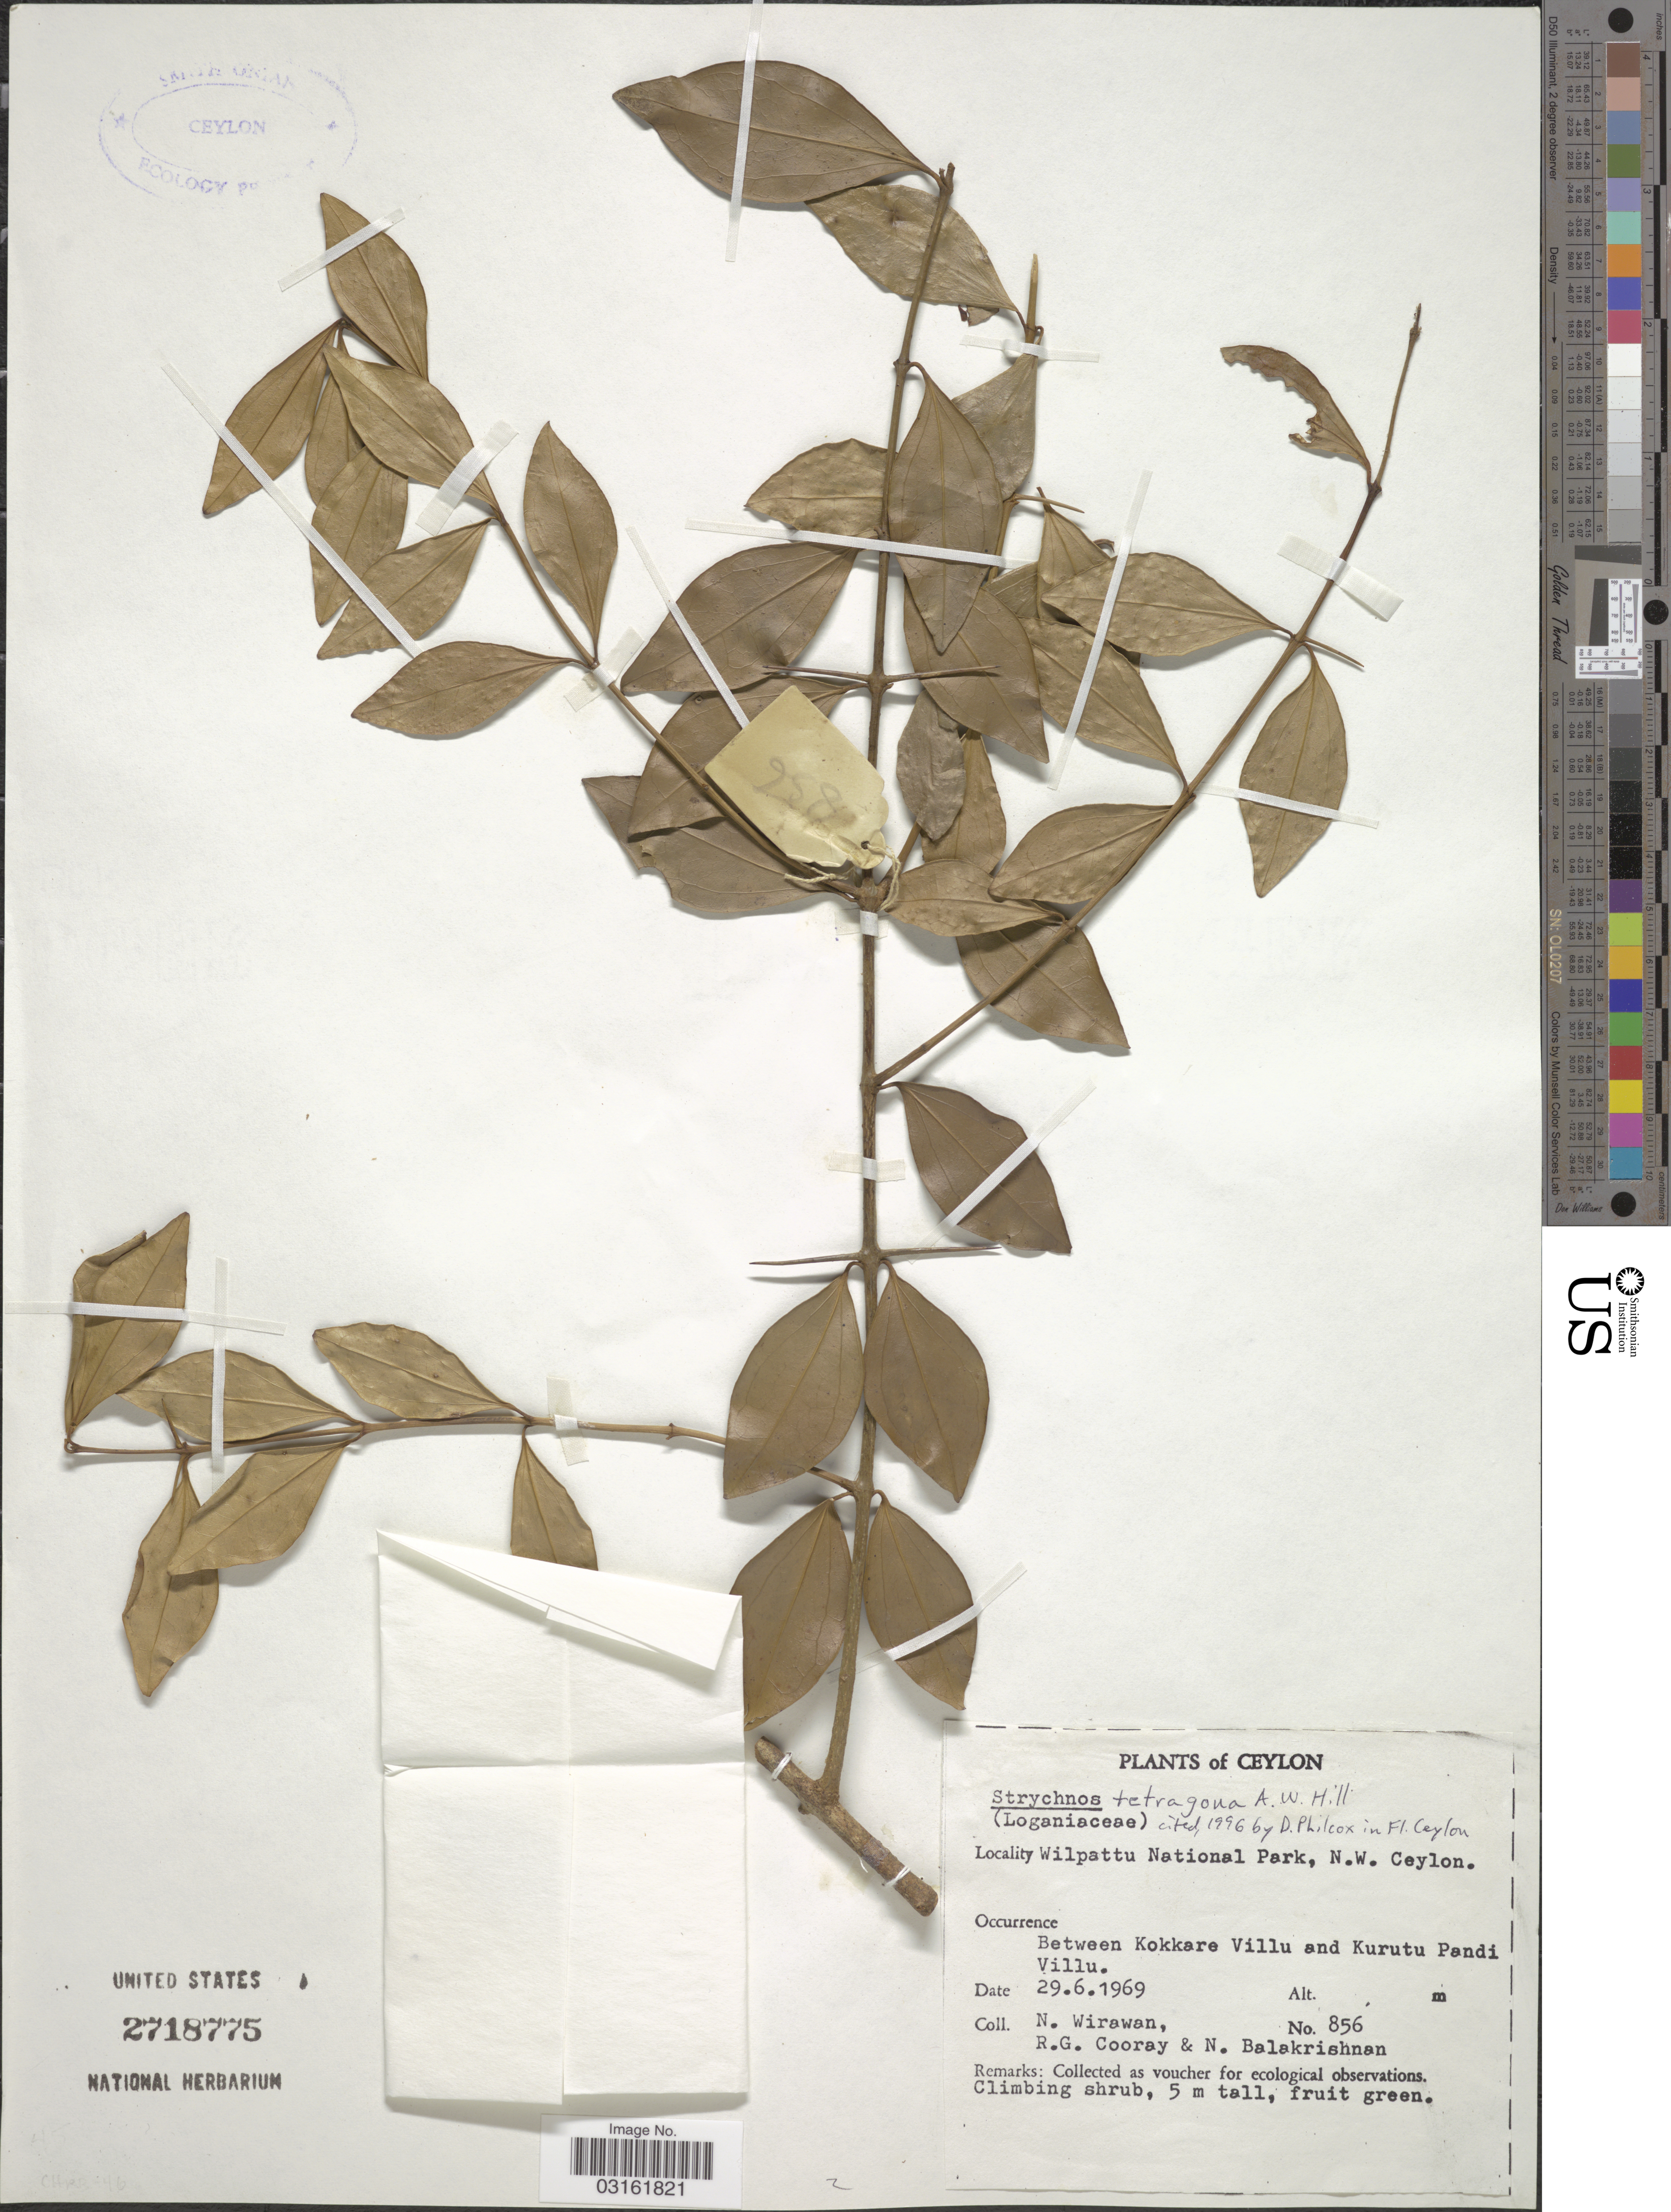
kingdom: Plantae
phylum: Tracheophyta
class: Magnoliopsida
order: Gentianales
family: Loganiaceae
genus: Strychnos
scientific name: Strychnos tetragona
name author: A.W. Hill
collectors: N. Wirawan, R. Coorya & N. Balakrishnan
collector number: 856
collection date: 1969-06-29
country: Sri Lanka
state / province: North Western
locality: Ceylon. Wilpattu National Park, N. W. Ceylon. Between Kokkare Villu and Kurutu Pandi Villu.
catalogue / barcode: US 2718775